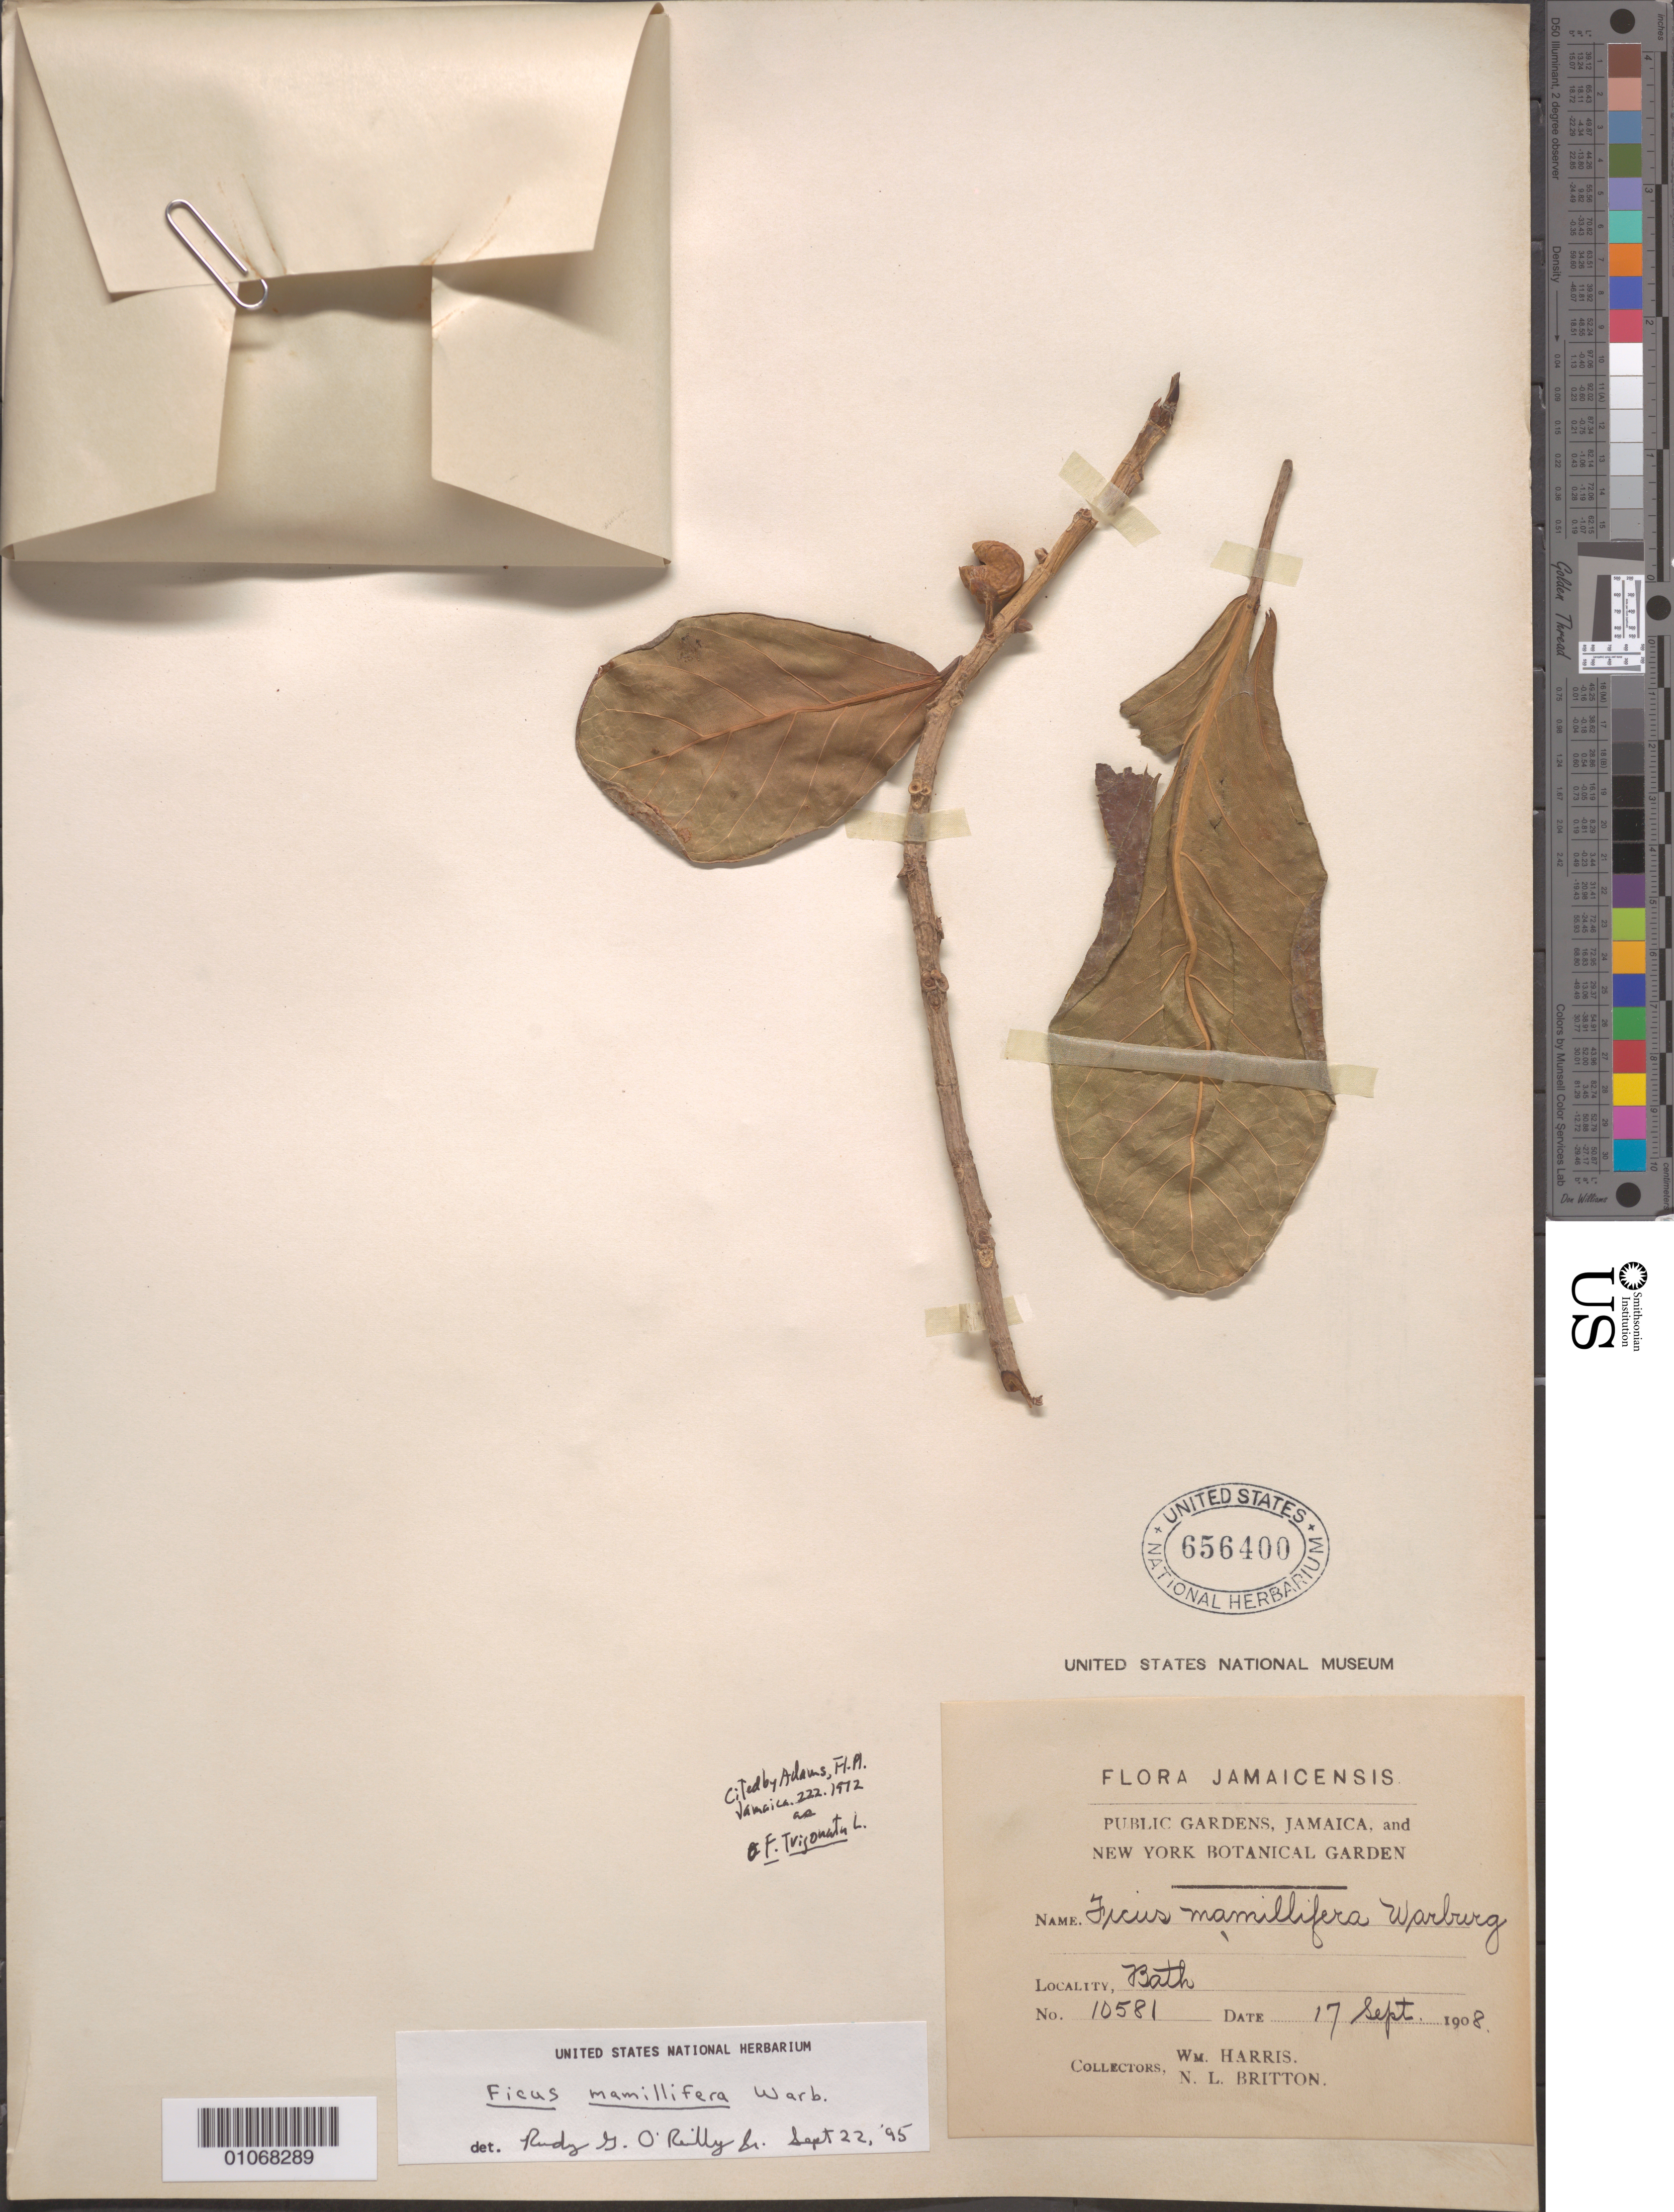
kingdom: Plantae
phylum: Tracheophyta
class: Magnoliopsida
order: Rosales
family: Moraceae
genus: Ficus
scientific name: Ficus mamillifera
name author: Warb.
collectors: W. Harris & N. Britton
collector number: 10581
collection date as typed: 17 Sep 1908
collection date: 1908-09-17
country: Jamaica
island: Jamaica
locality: Bath.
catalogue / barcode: US 656400